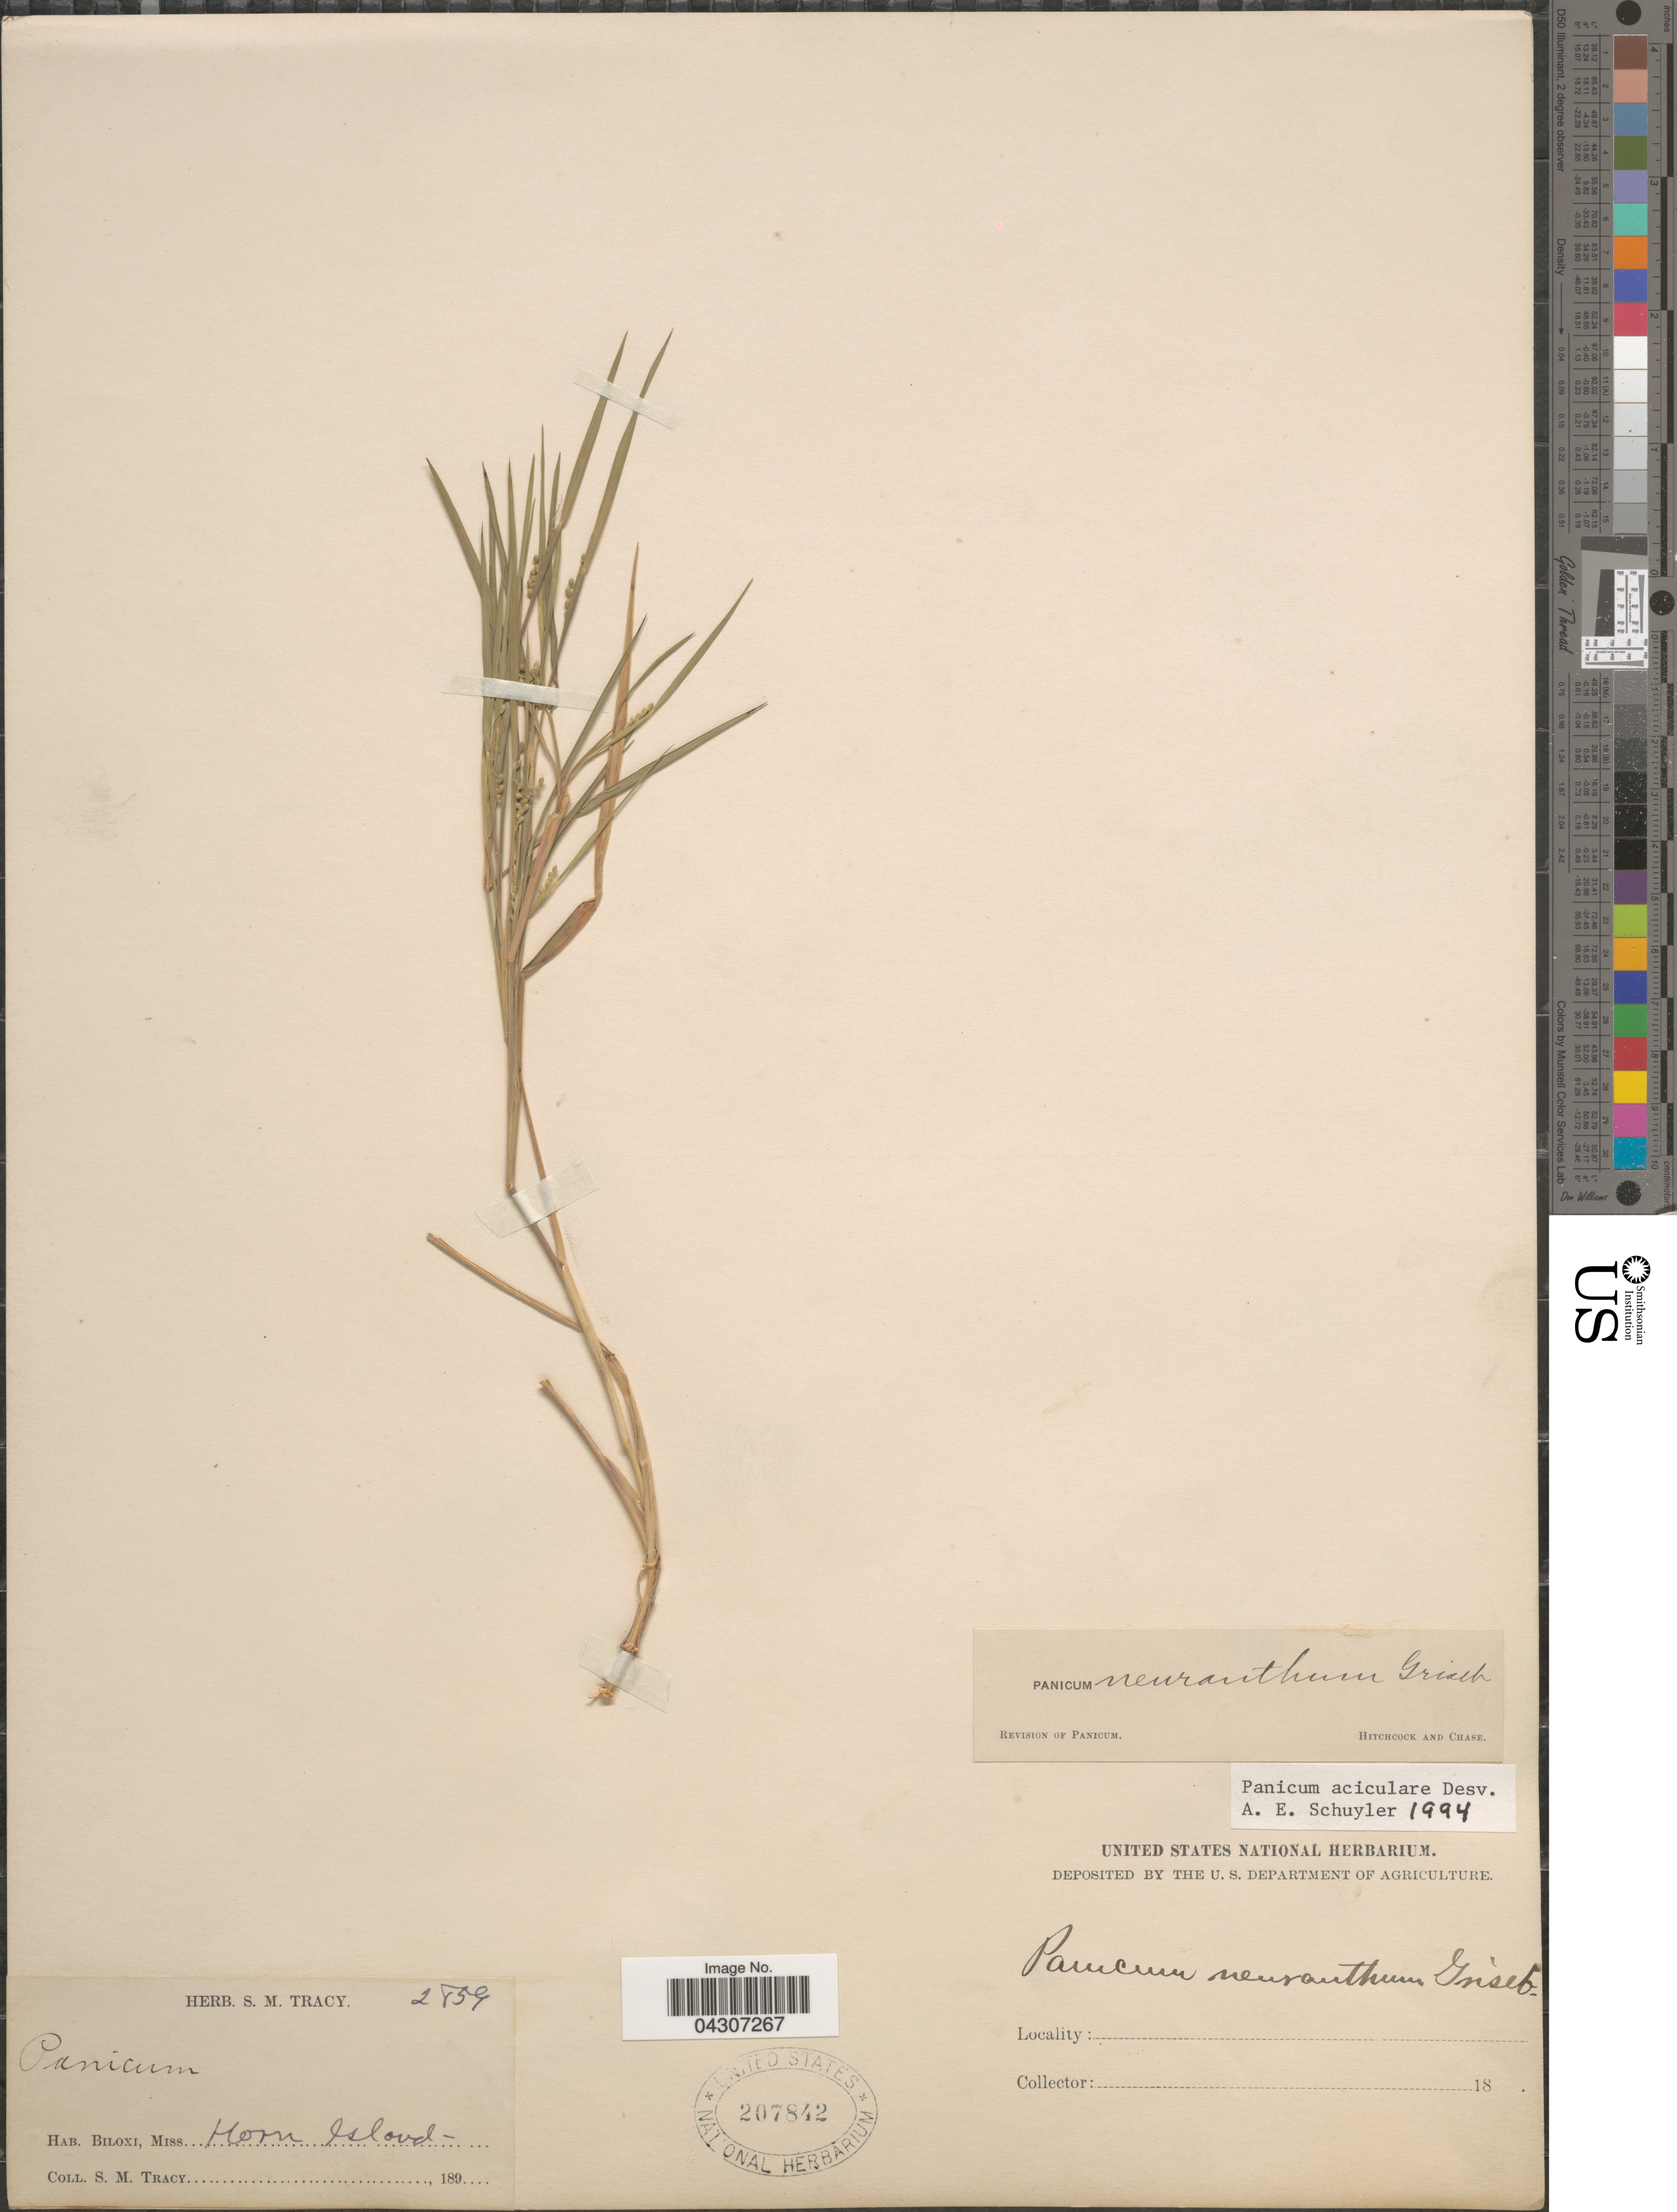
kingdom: Plantae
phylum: Tracheophyta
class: Liliopsida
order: Poales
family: Poaceae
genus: Dichanthelium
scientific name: Dichanthelium aciculare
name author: (Desv. ex Poir.) Gould & C.A. Clark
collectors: S. M. Tracy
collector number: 2859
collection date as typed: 189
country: United States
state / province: Mississippi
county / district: Harrison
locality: Biloxi. Horn Island.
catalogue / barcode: US 207842